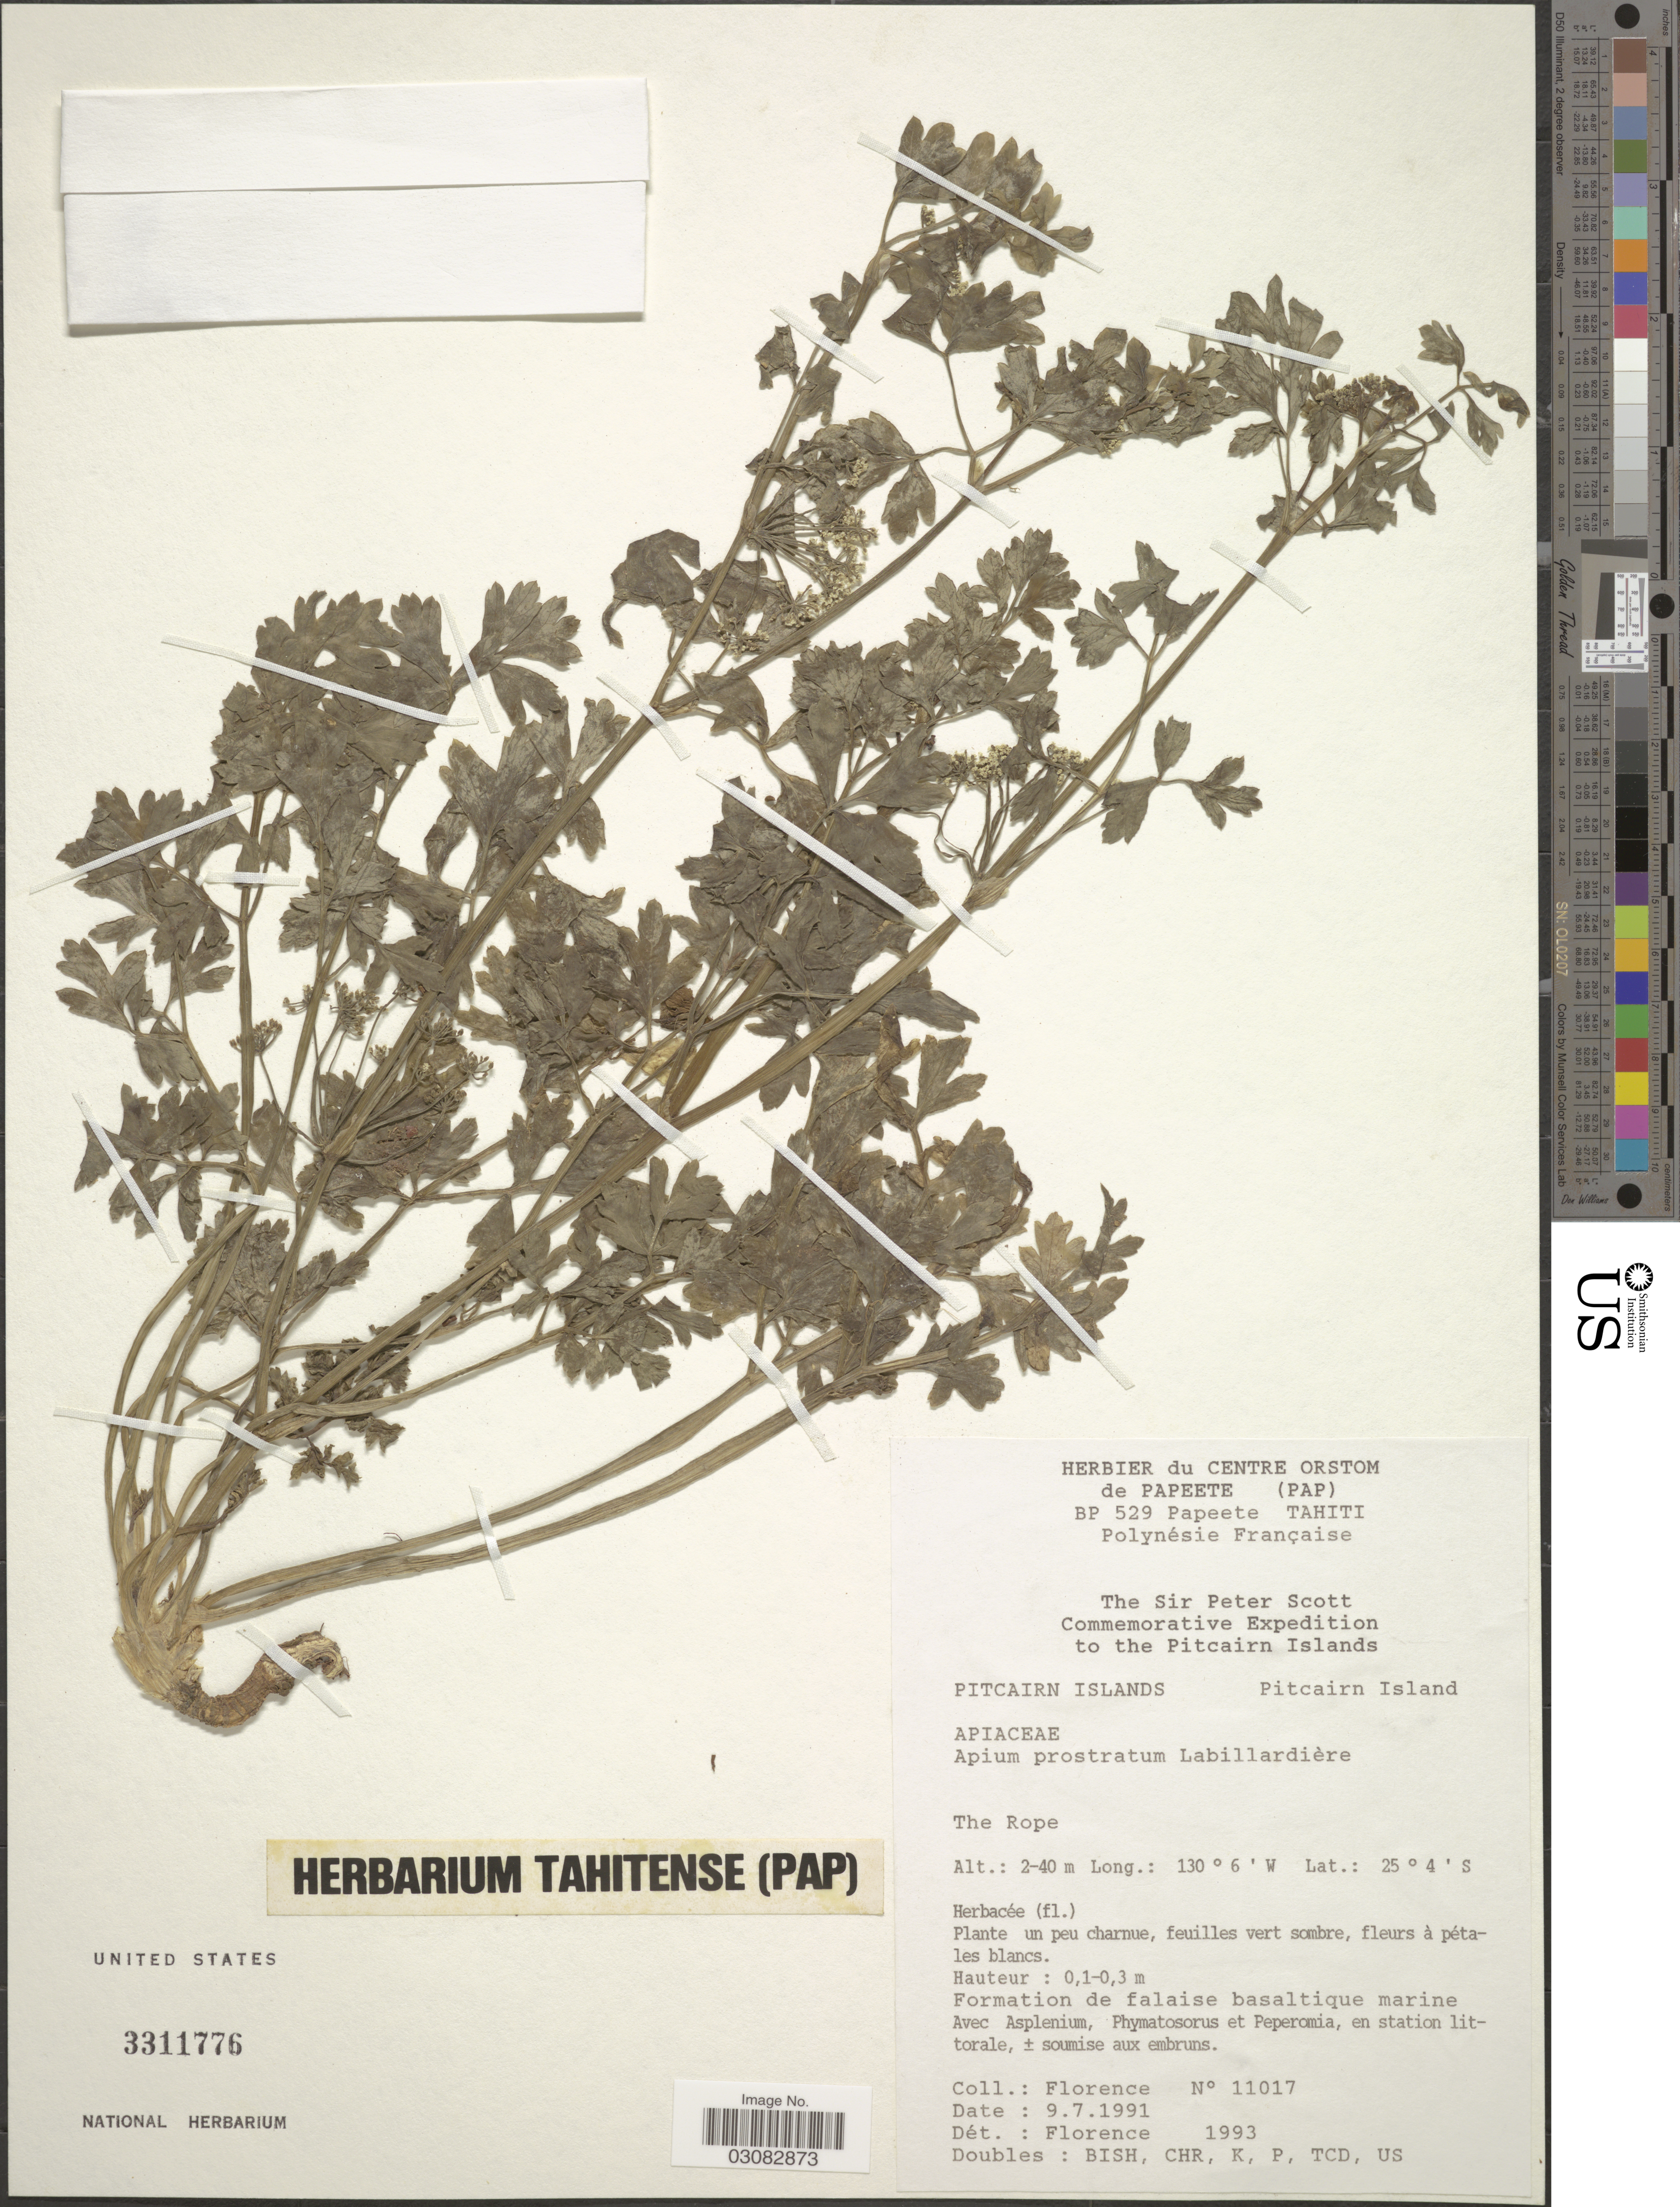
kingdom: Plantae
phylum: Tracheophyta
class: Magnoliopsida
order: Apiales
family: Apiaceae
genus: Apium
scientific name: Apium prostratum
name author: Labill. ex Vent.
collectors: -. Florence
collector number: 11017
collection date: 1991-07-09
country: Pitcairn Islands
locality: BP 529 Papeete Tahiti, Pitcairn Islands, Pitcairn Island , The Rope.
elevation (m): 2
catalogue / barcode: US 3311776